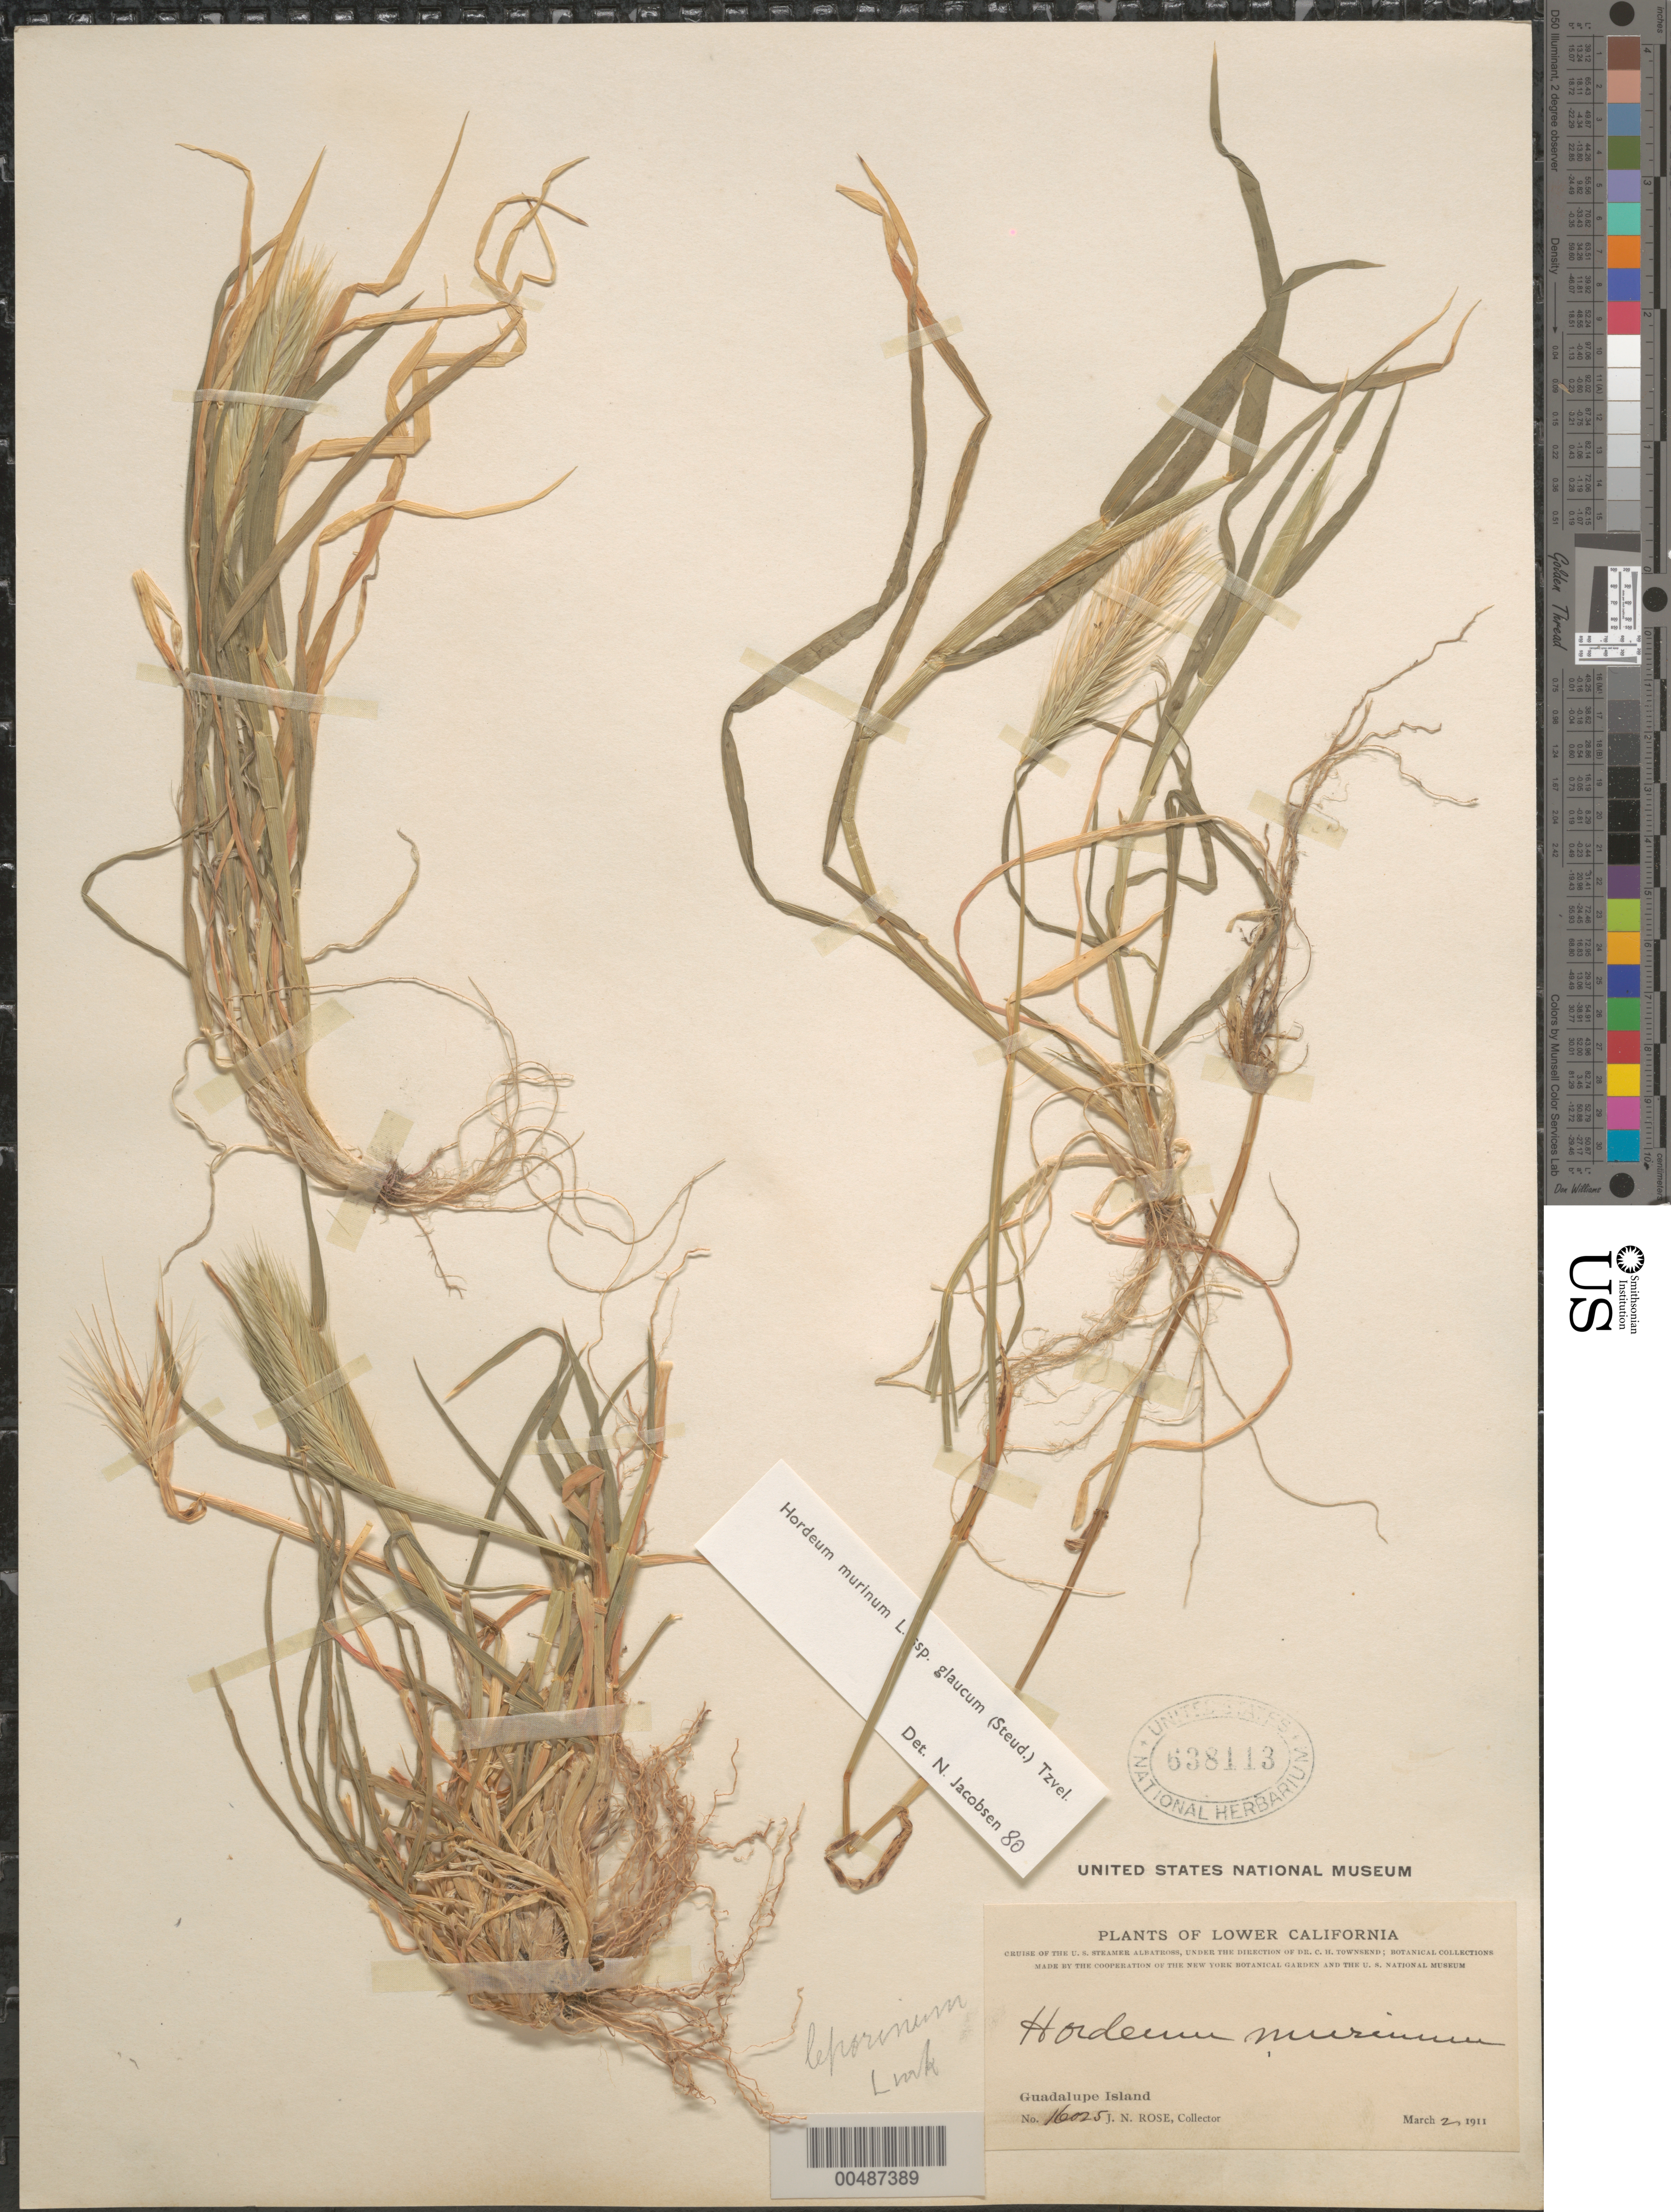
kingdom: Plantae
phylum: Tracheophyta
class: Liliopsida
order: Poales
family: Poaceae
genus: Hordeum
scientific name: Hordeum murinum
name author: L.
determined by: Jacobsen, N. H. G.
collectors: J. N. Rose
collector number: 16025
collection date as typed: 2 Mar 1911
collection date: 1911-03-02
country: Mexico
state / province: Baja California Norte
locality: Guadalupe Island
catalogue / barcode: US 638113